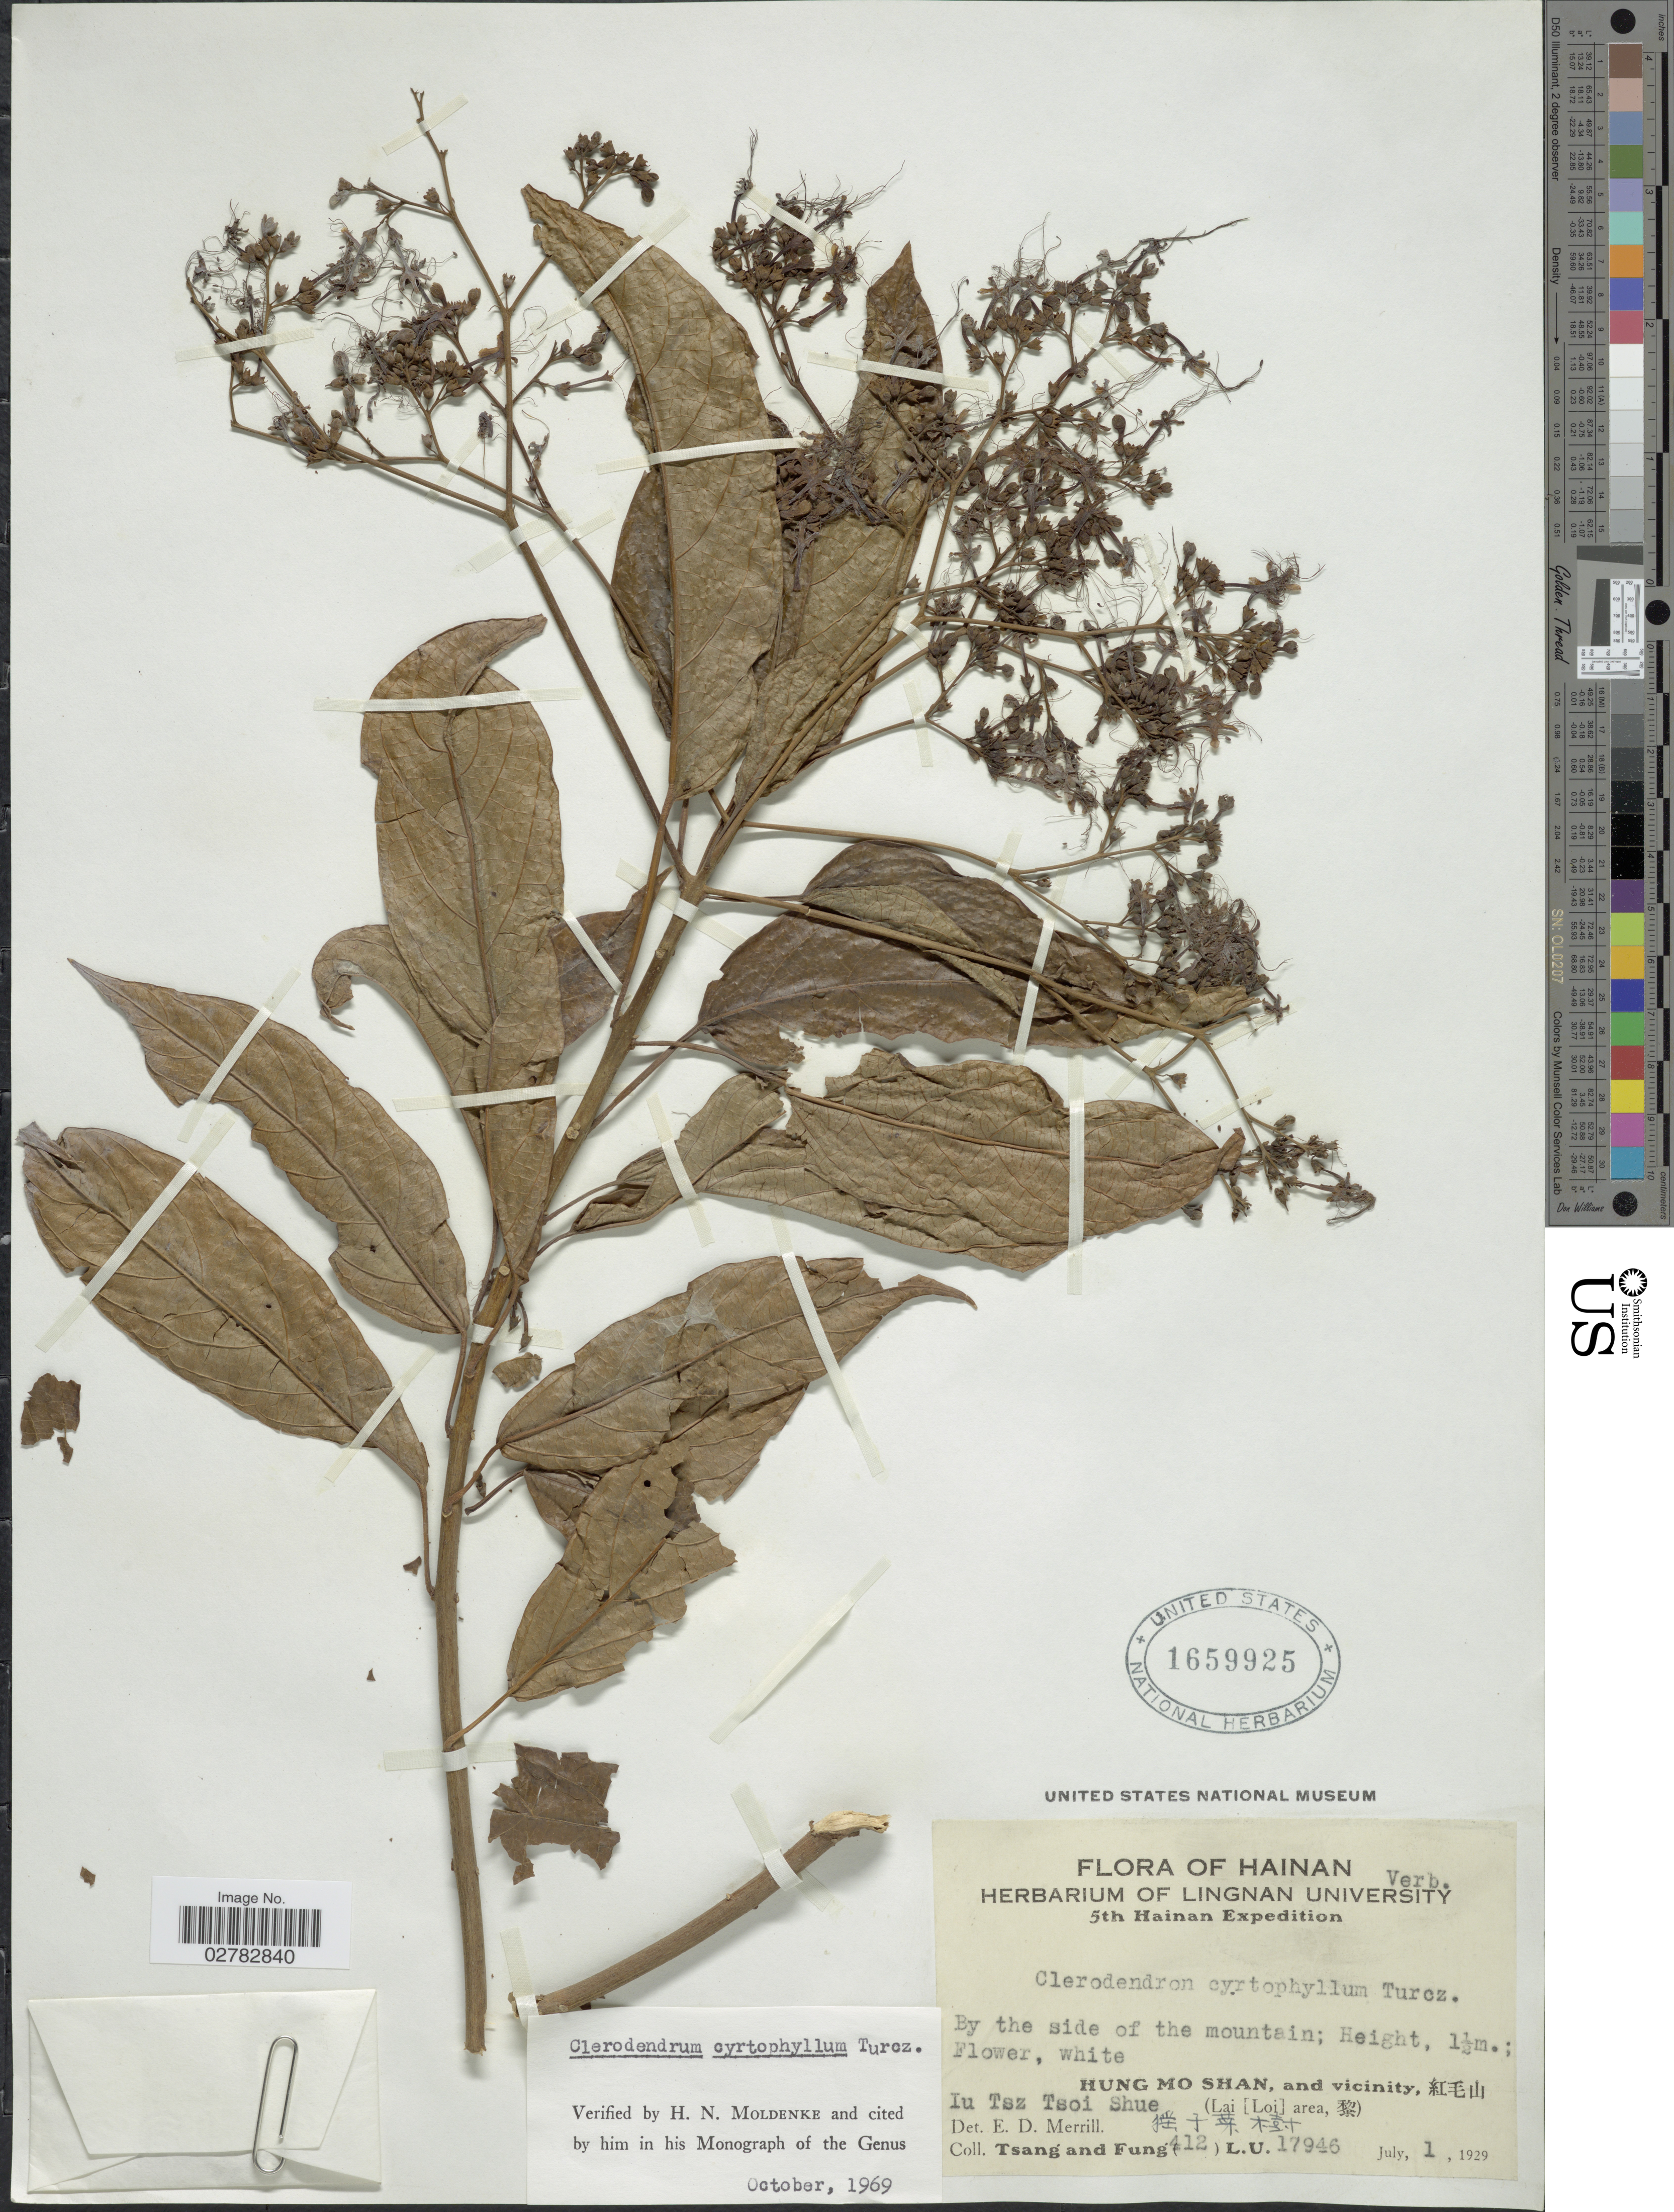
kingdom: Plantae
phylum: Tracheophyta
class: Magnoliopsida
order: Lamiales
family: Lamiaceae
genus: Clerodendrum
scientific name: Clerodendrum cyrtophyllum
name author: Turcz.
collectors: -. T'sang & Fung, --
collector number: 412L.U.17946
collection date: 1929-07-01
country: China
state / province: Hainan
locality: Hung Mo Shan, and vicinity, X. Iu Tsz Tsoi Shue. (Lai [Loi] area, X). X.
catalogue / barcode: US 1659925